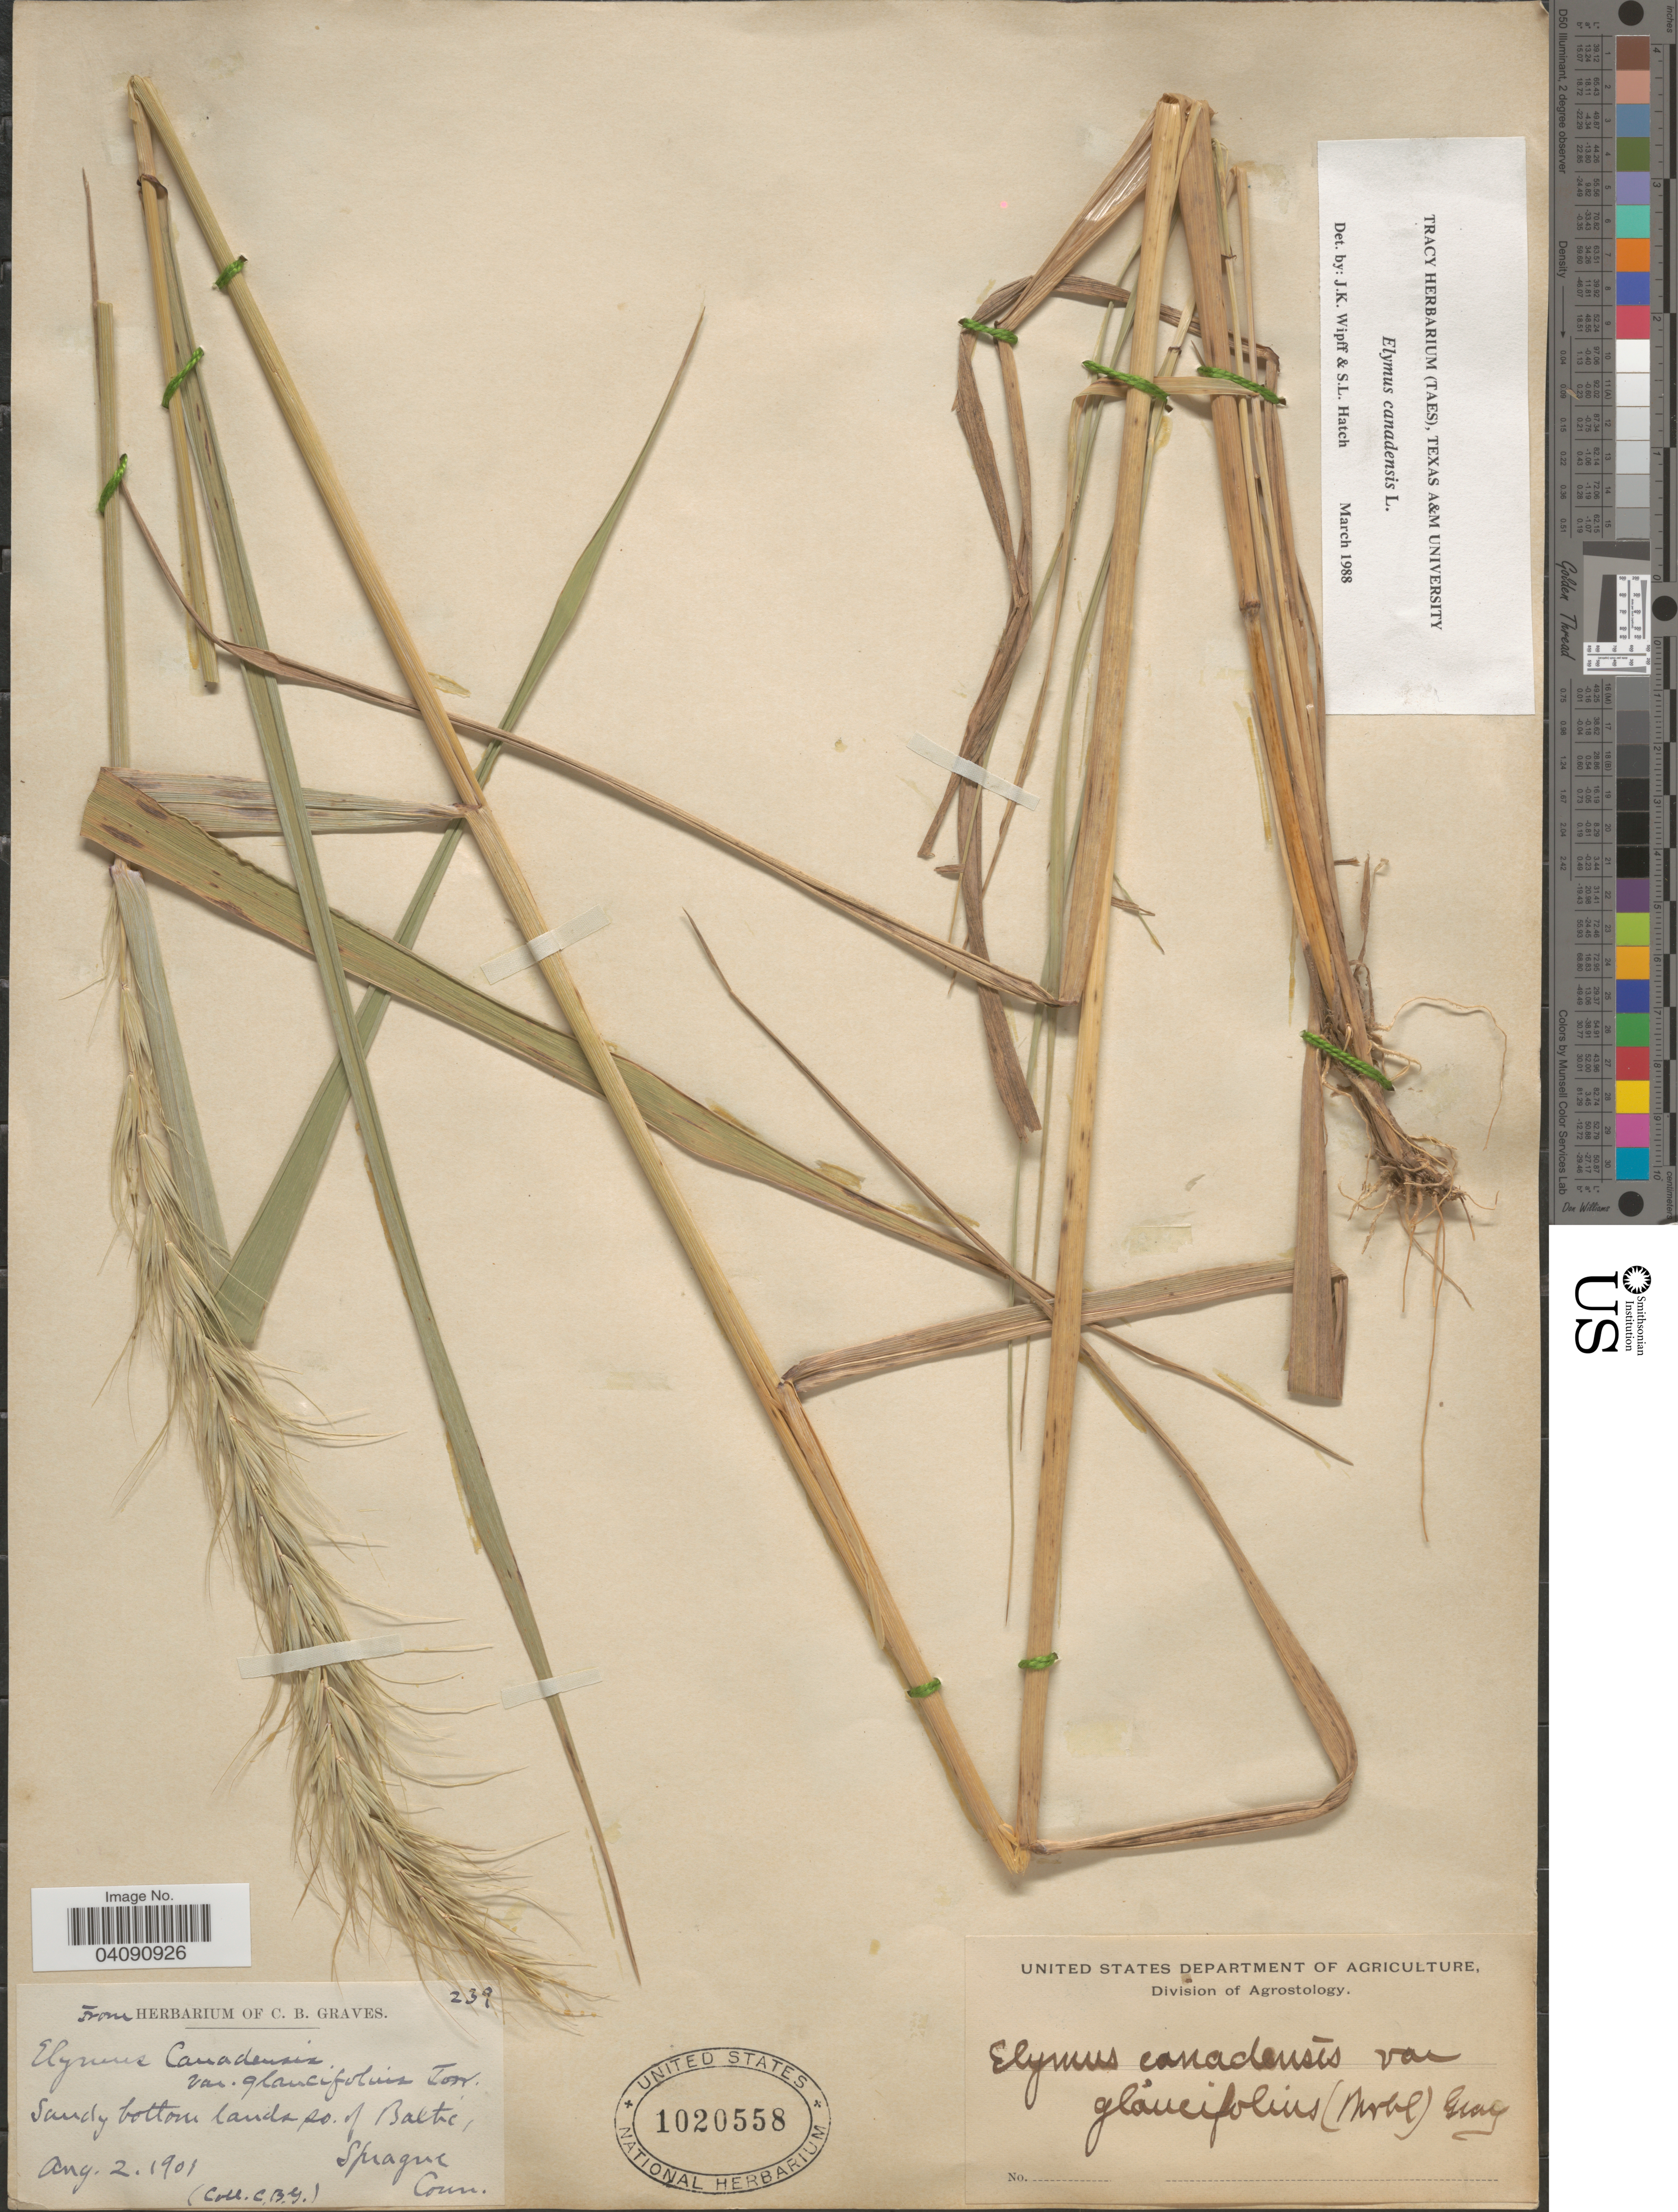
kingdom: Plantae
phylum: Tracheophyta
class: Liliopsida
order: Poales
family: Poaceae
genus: Elymus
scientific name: Elymus canadensis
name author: L.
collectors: C. Graves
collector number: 239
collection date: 1901-08-02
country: United States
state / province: Connecticut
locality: Sandy bottom lands so. of Baltic, Sprague.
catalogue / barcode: US 1020558